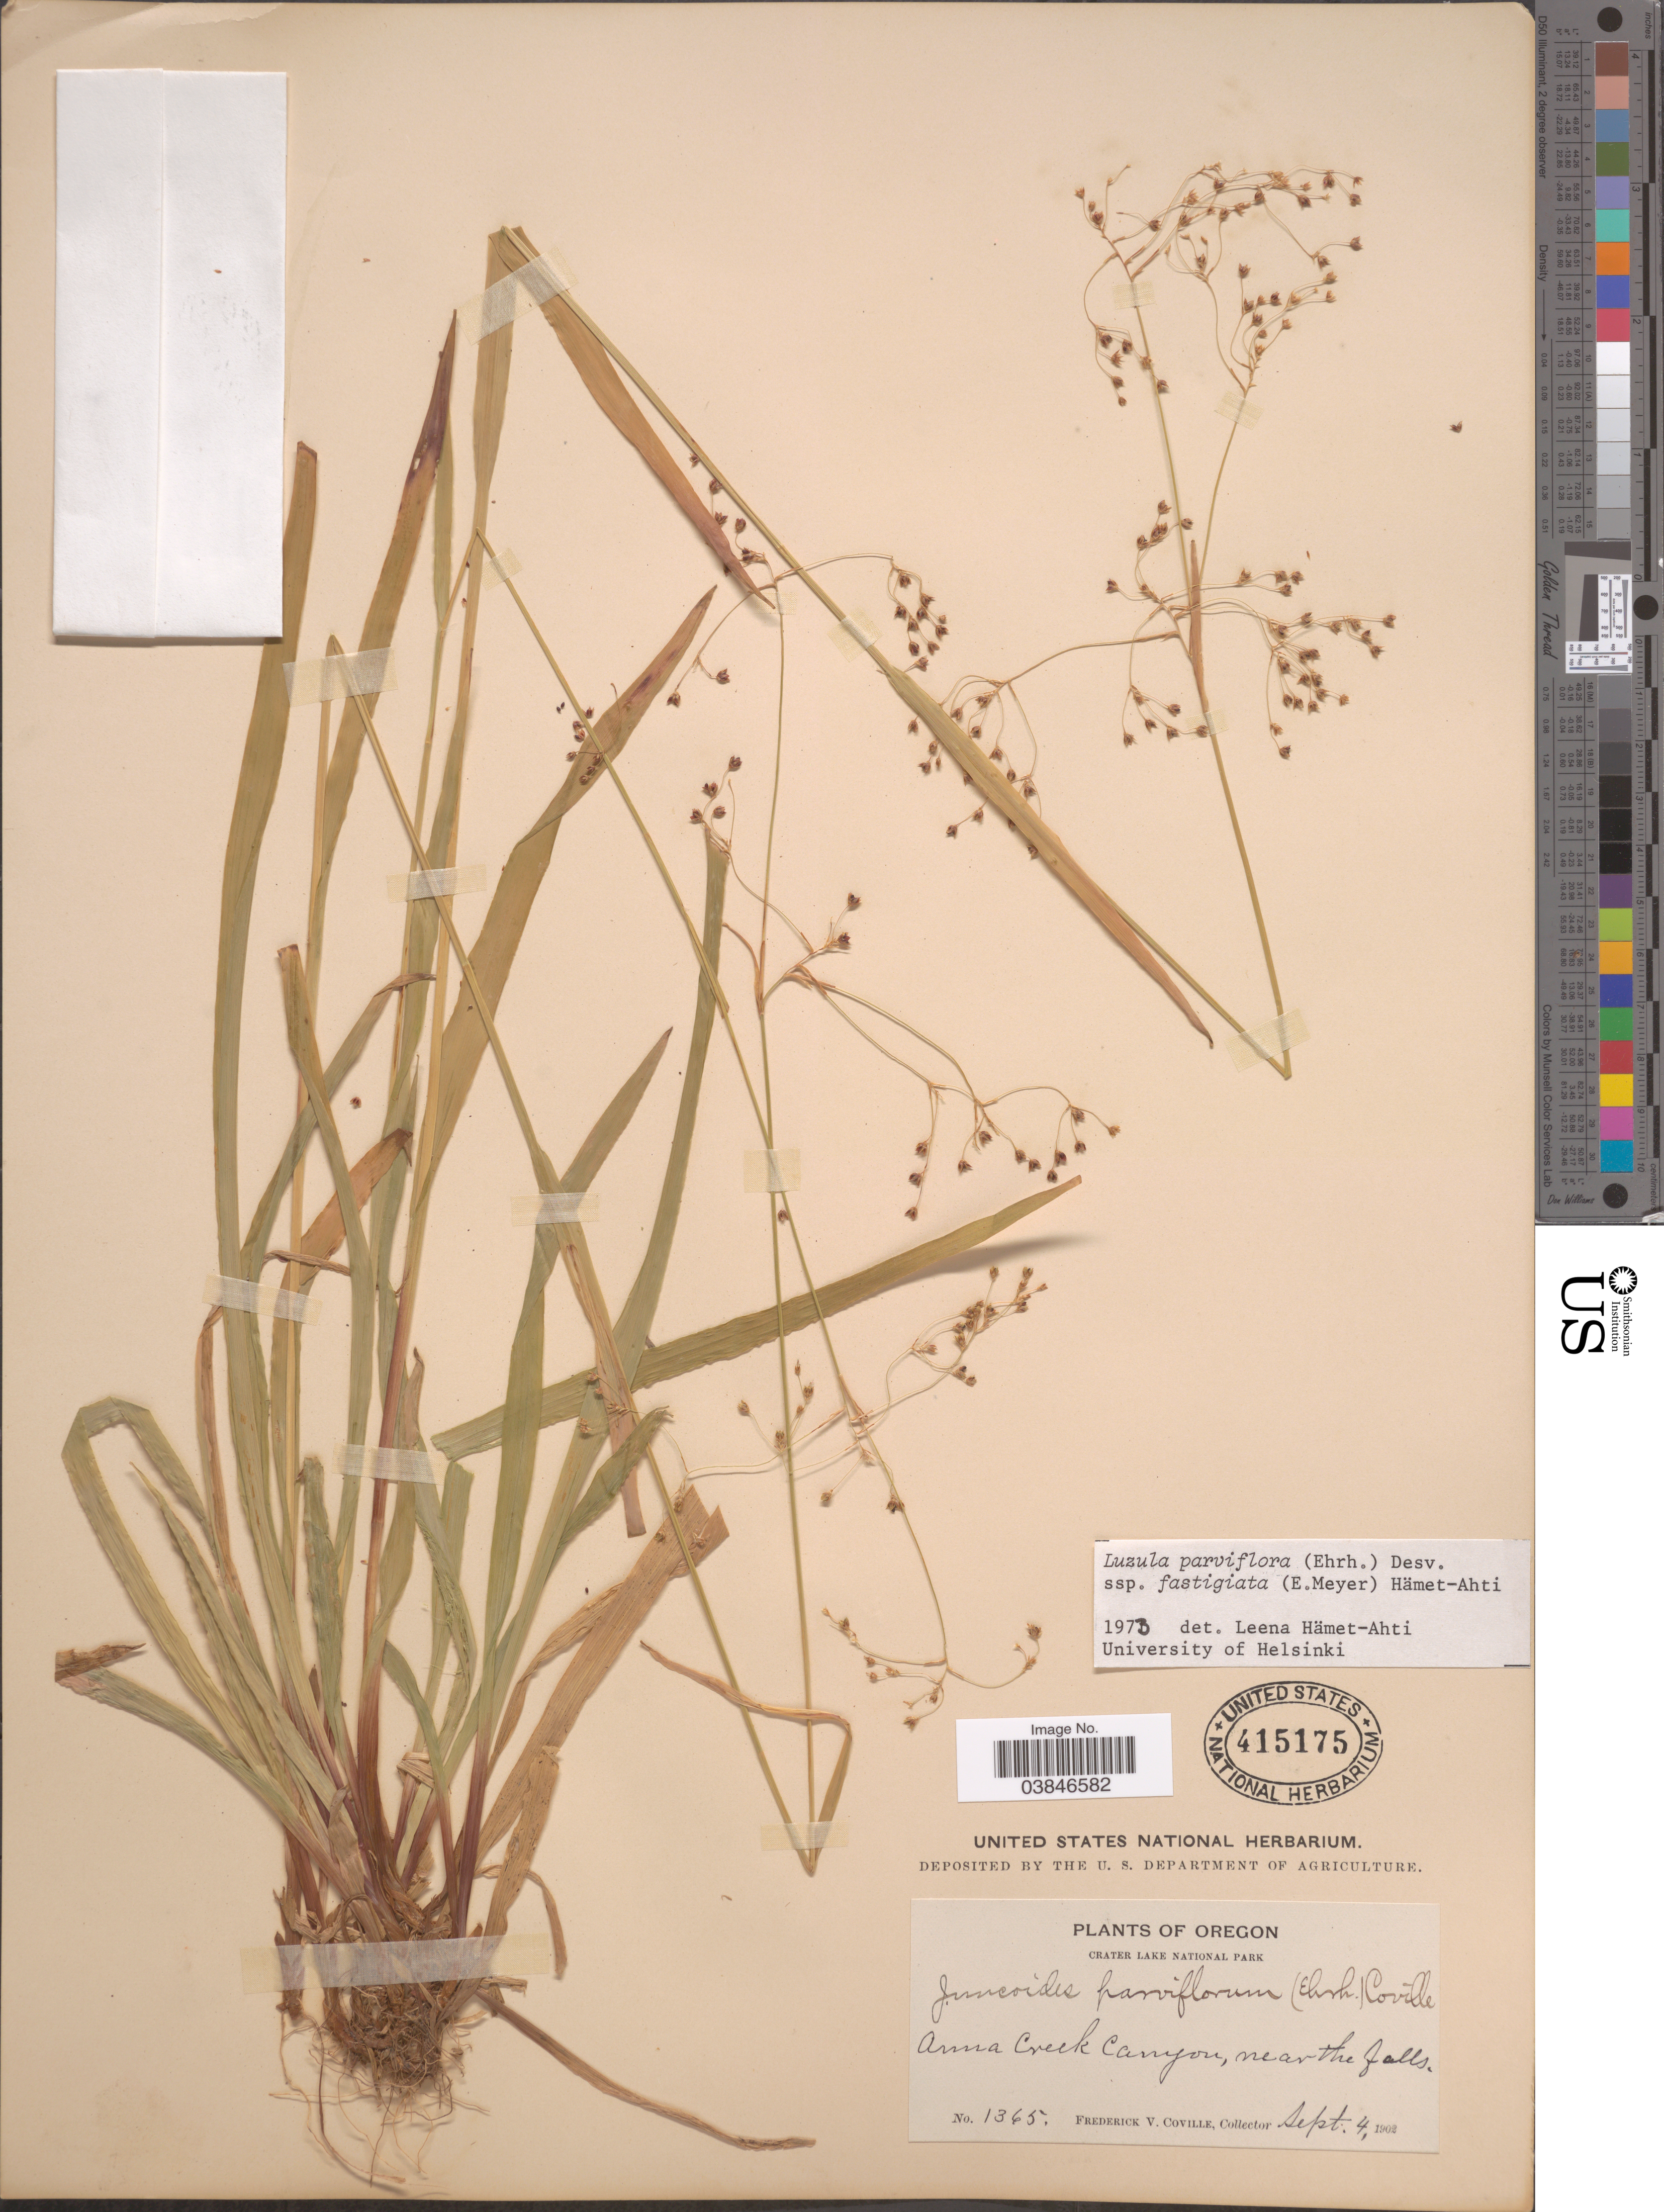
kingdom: Plantae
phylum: Tracheophyta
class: Liliopsida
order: Poales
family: Juncaceae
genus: Luzula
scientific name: Luzula parviflora subsp. fastigiata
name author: Buchenau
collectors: F. V. Coville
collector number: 1365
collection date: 1902-09-04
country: United States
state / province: Oregon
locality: Crater Lake National Park. Anna Creek Canyon, near the falls.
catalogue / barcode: US 415175